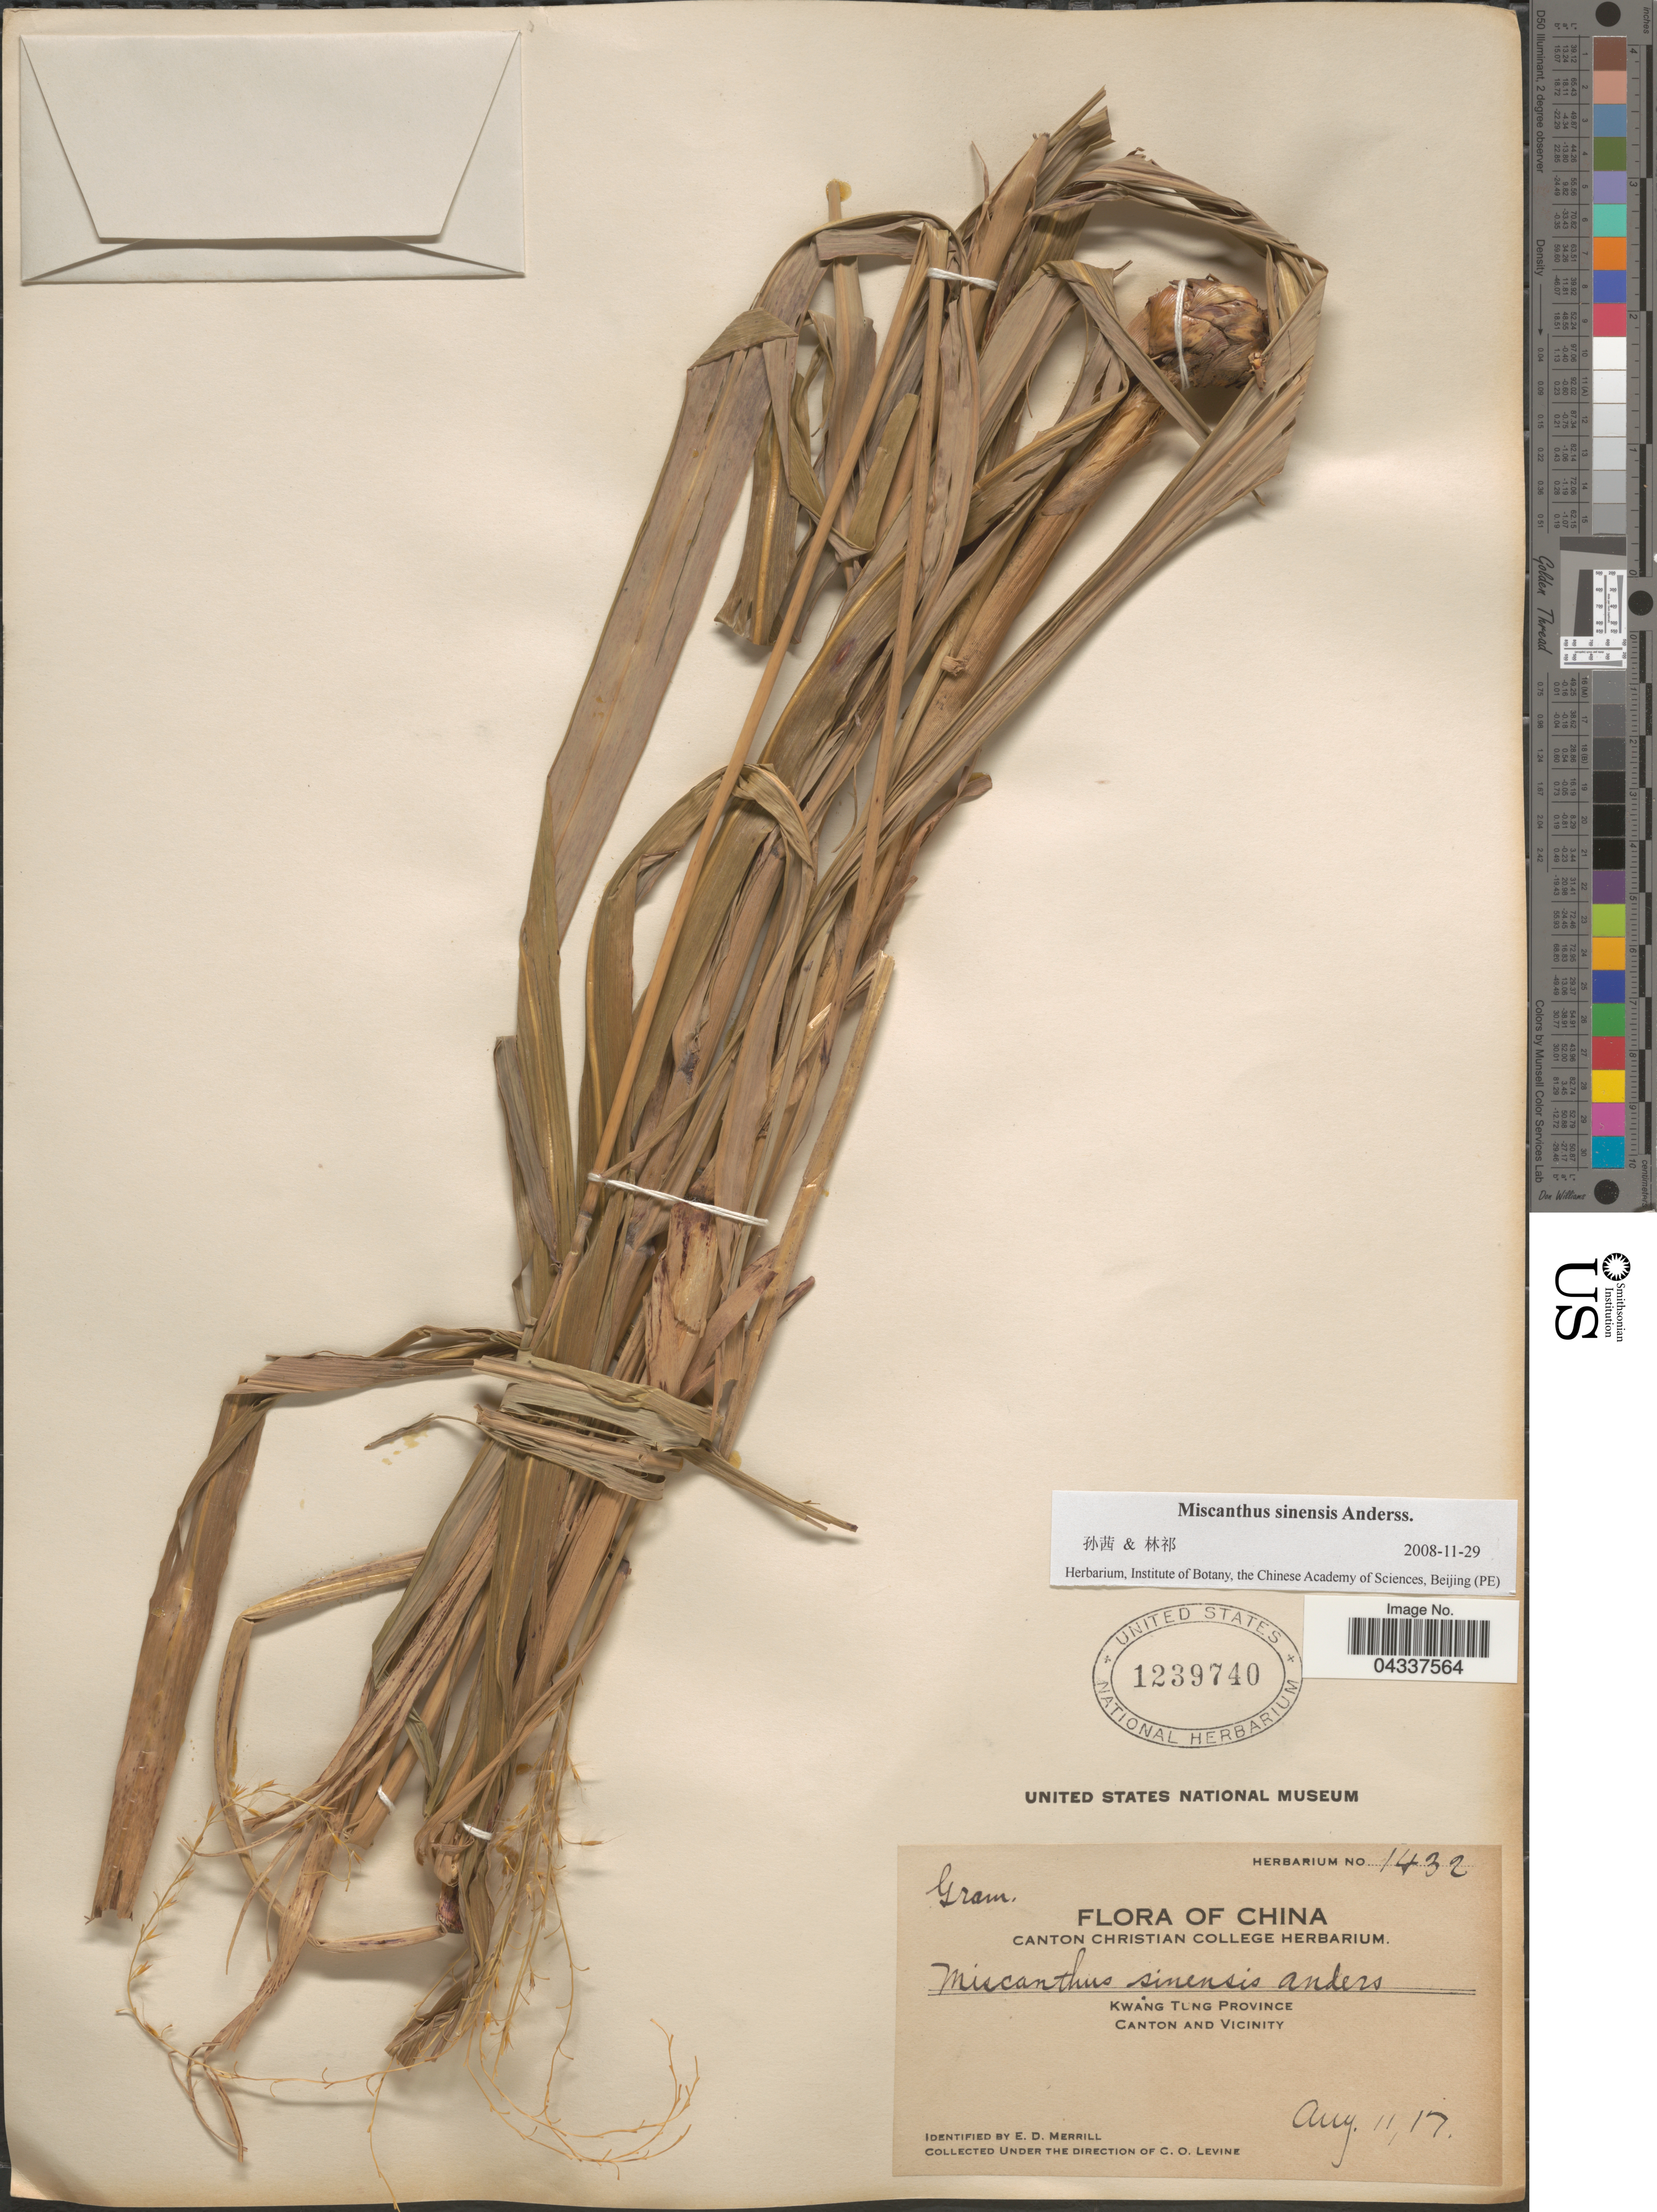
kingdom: Plantae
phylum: Tracheophyta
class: Liliopsida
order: Poales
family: Poaceae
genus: Miscanthus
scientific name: Miscanthus sinensis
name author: Andersson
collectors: C. O. Levine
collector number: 1432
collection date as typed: Transcribed d/m/y: 11/8/17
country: China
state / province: Guangdong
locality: Kwang Tung Province. Canton and vicinity.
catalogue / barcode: US 1239740